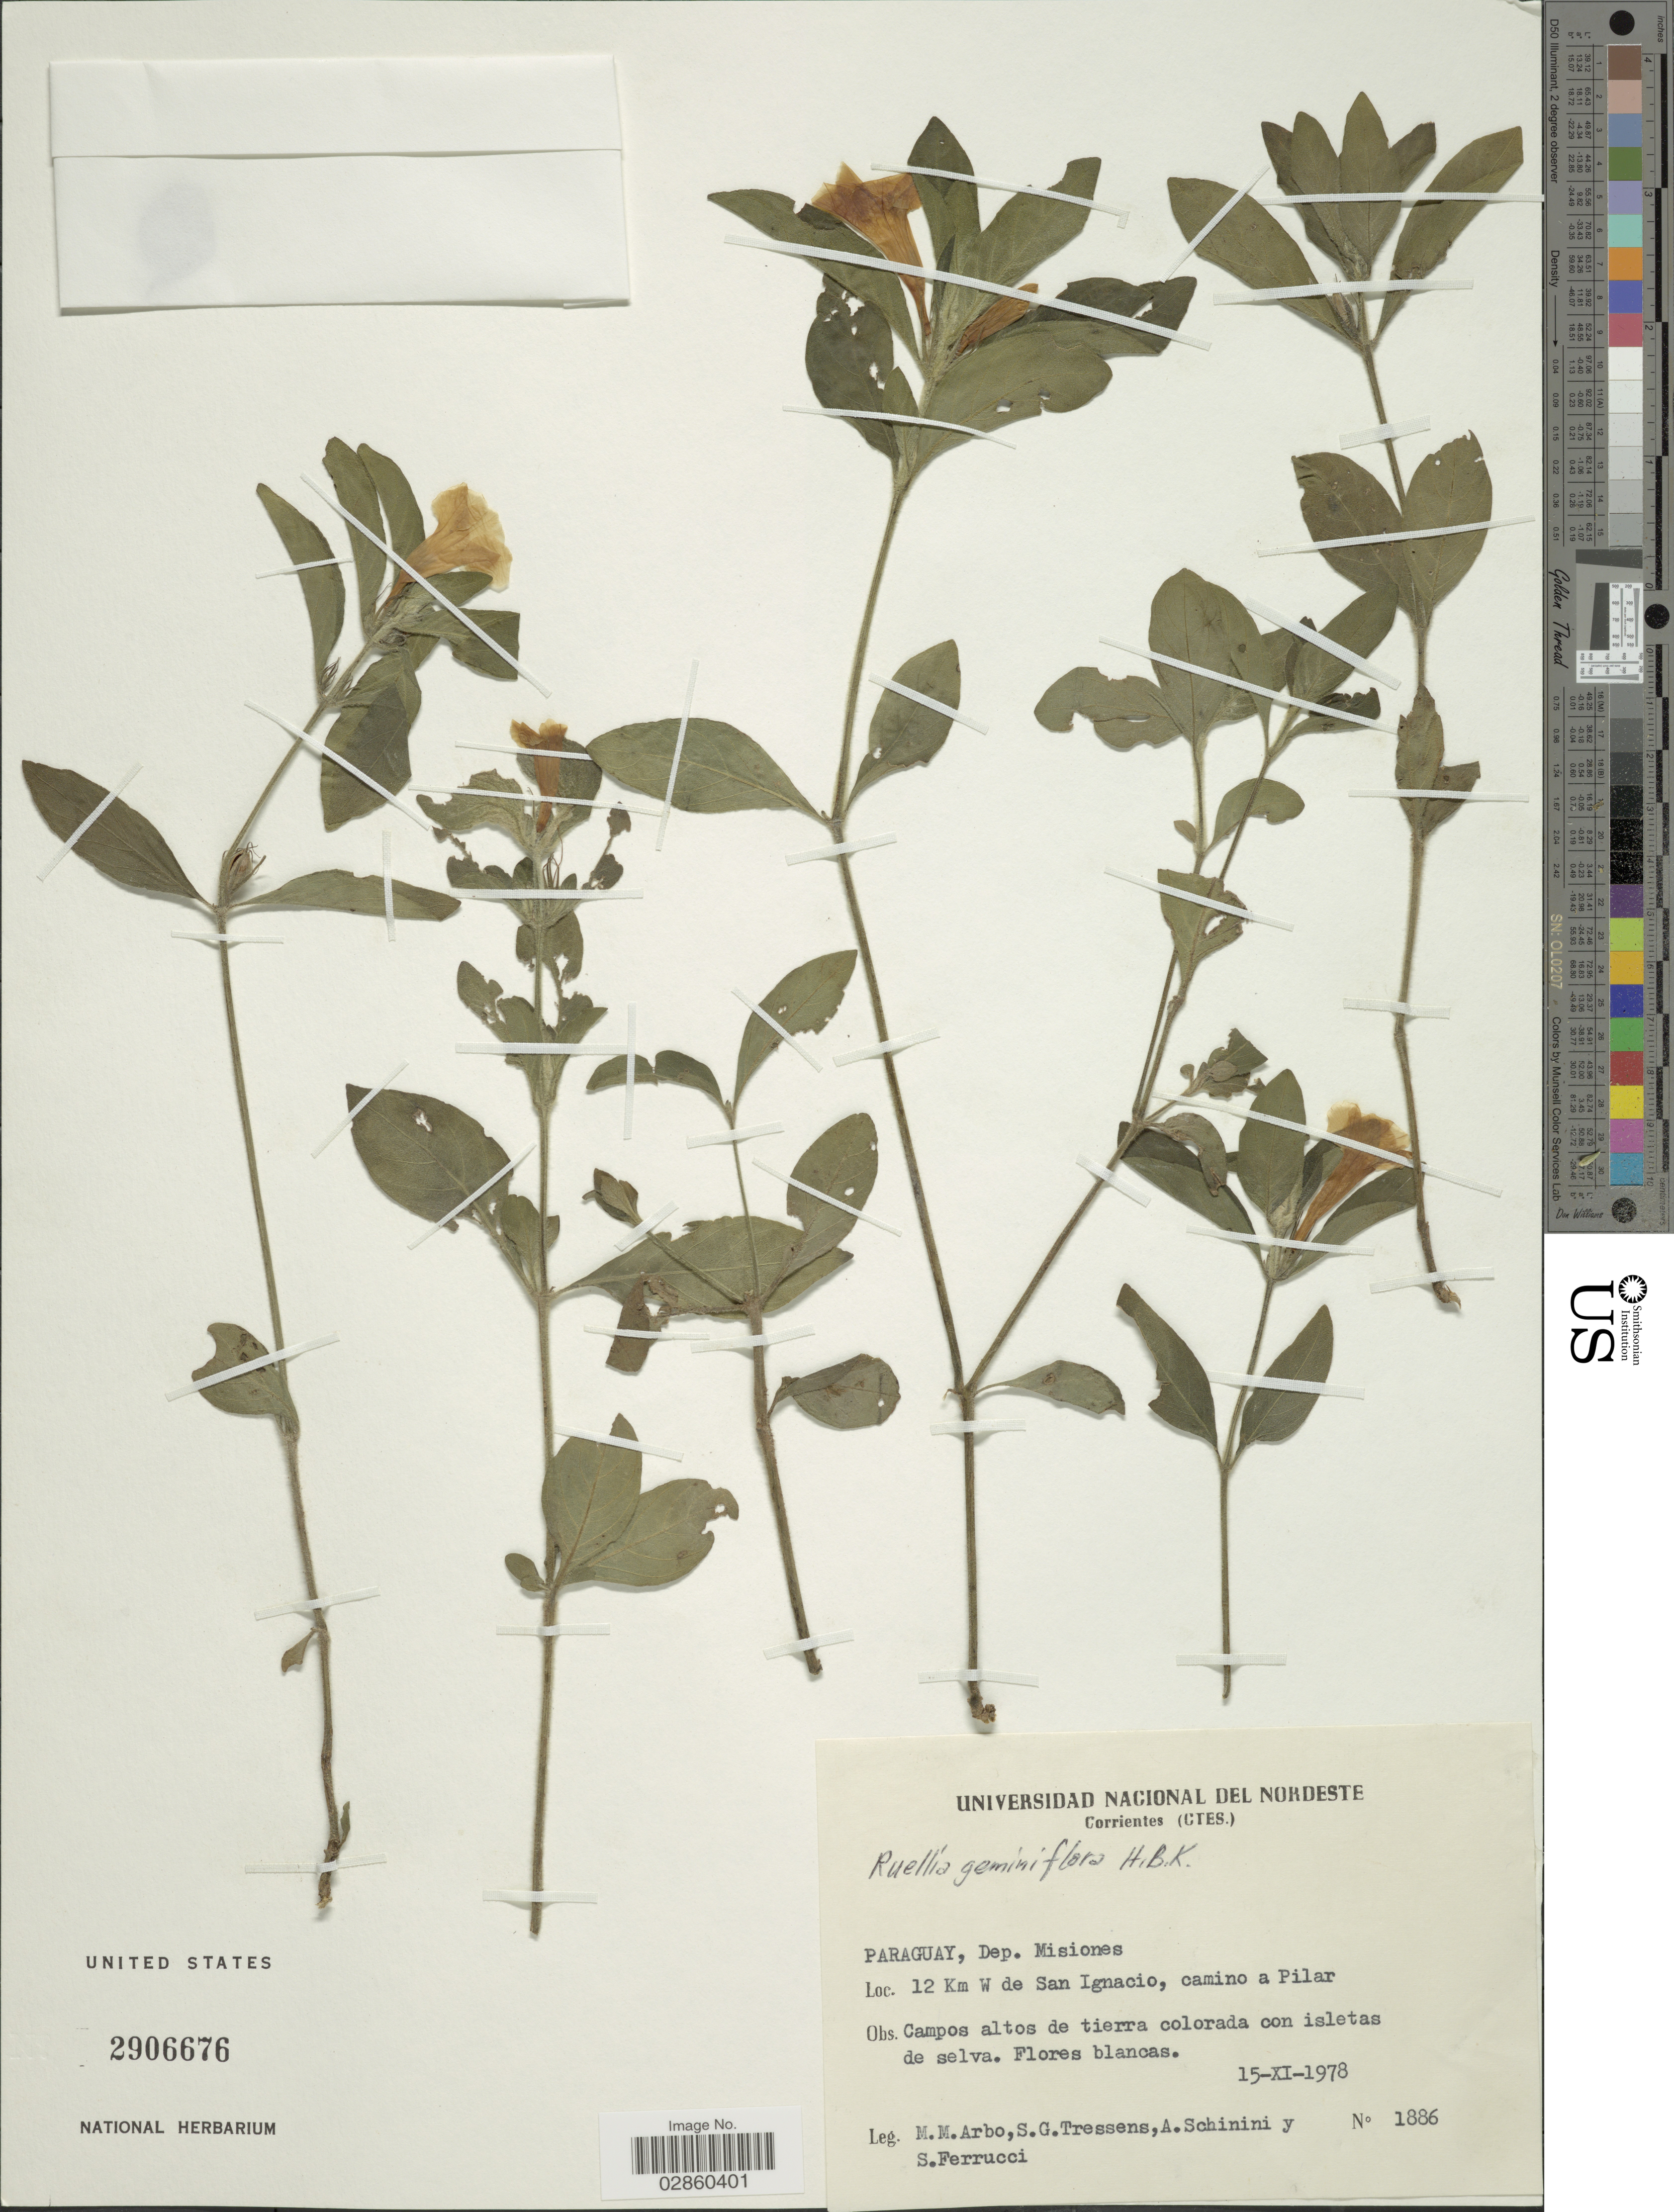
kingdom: Plantae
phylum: Tracheophyta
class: Magnoliopsida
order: Lamiales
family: Acanthaceae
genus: Ruellia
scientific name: Ruellia geminiflora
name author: Kunth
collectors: M. M. Arbo, S. Tressens, A. Schinini & S. Ferrucci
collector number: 1886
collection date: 1978-11-15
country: Paraguay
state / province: Misiones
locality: Dep. Misiones. 12 Km W de San Ignacio, camino a Pilar.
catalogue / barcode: US 2906676